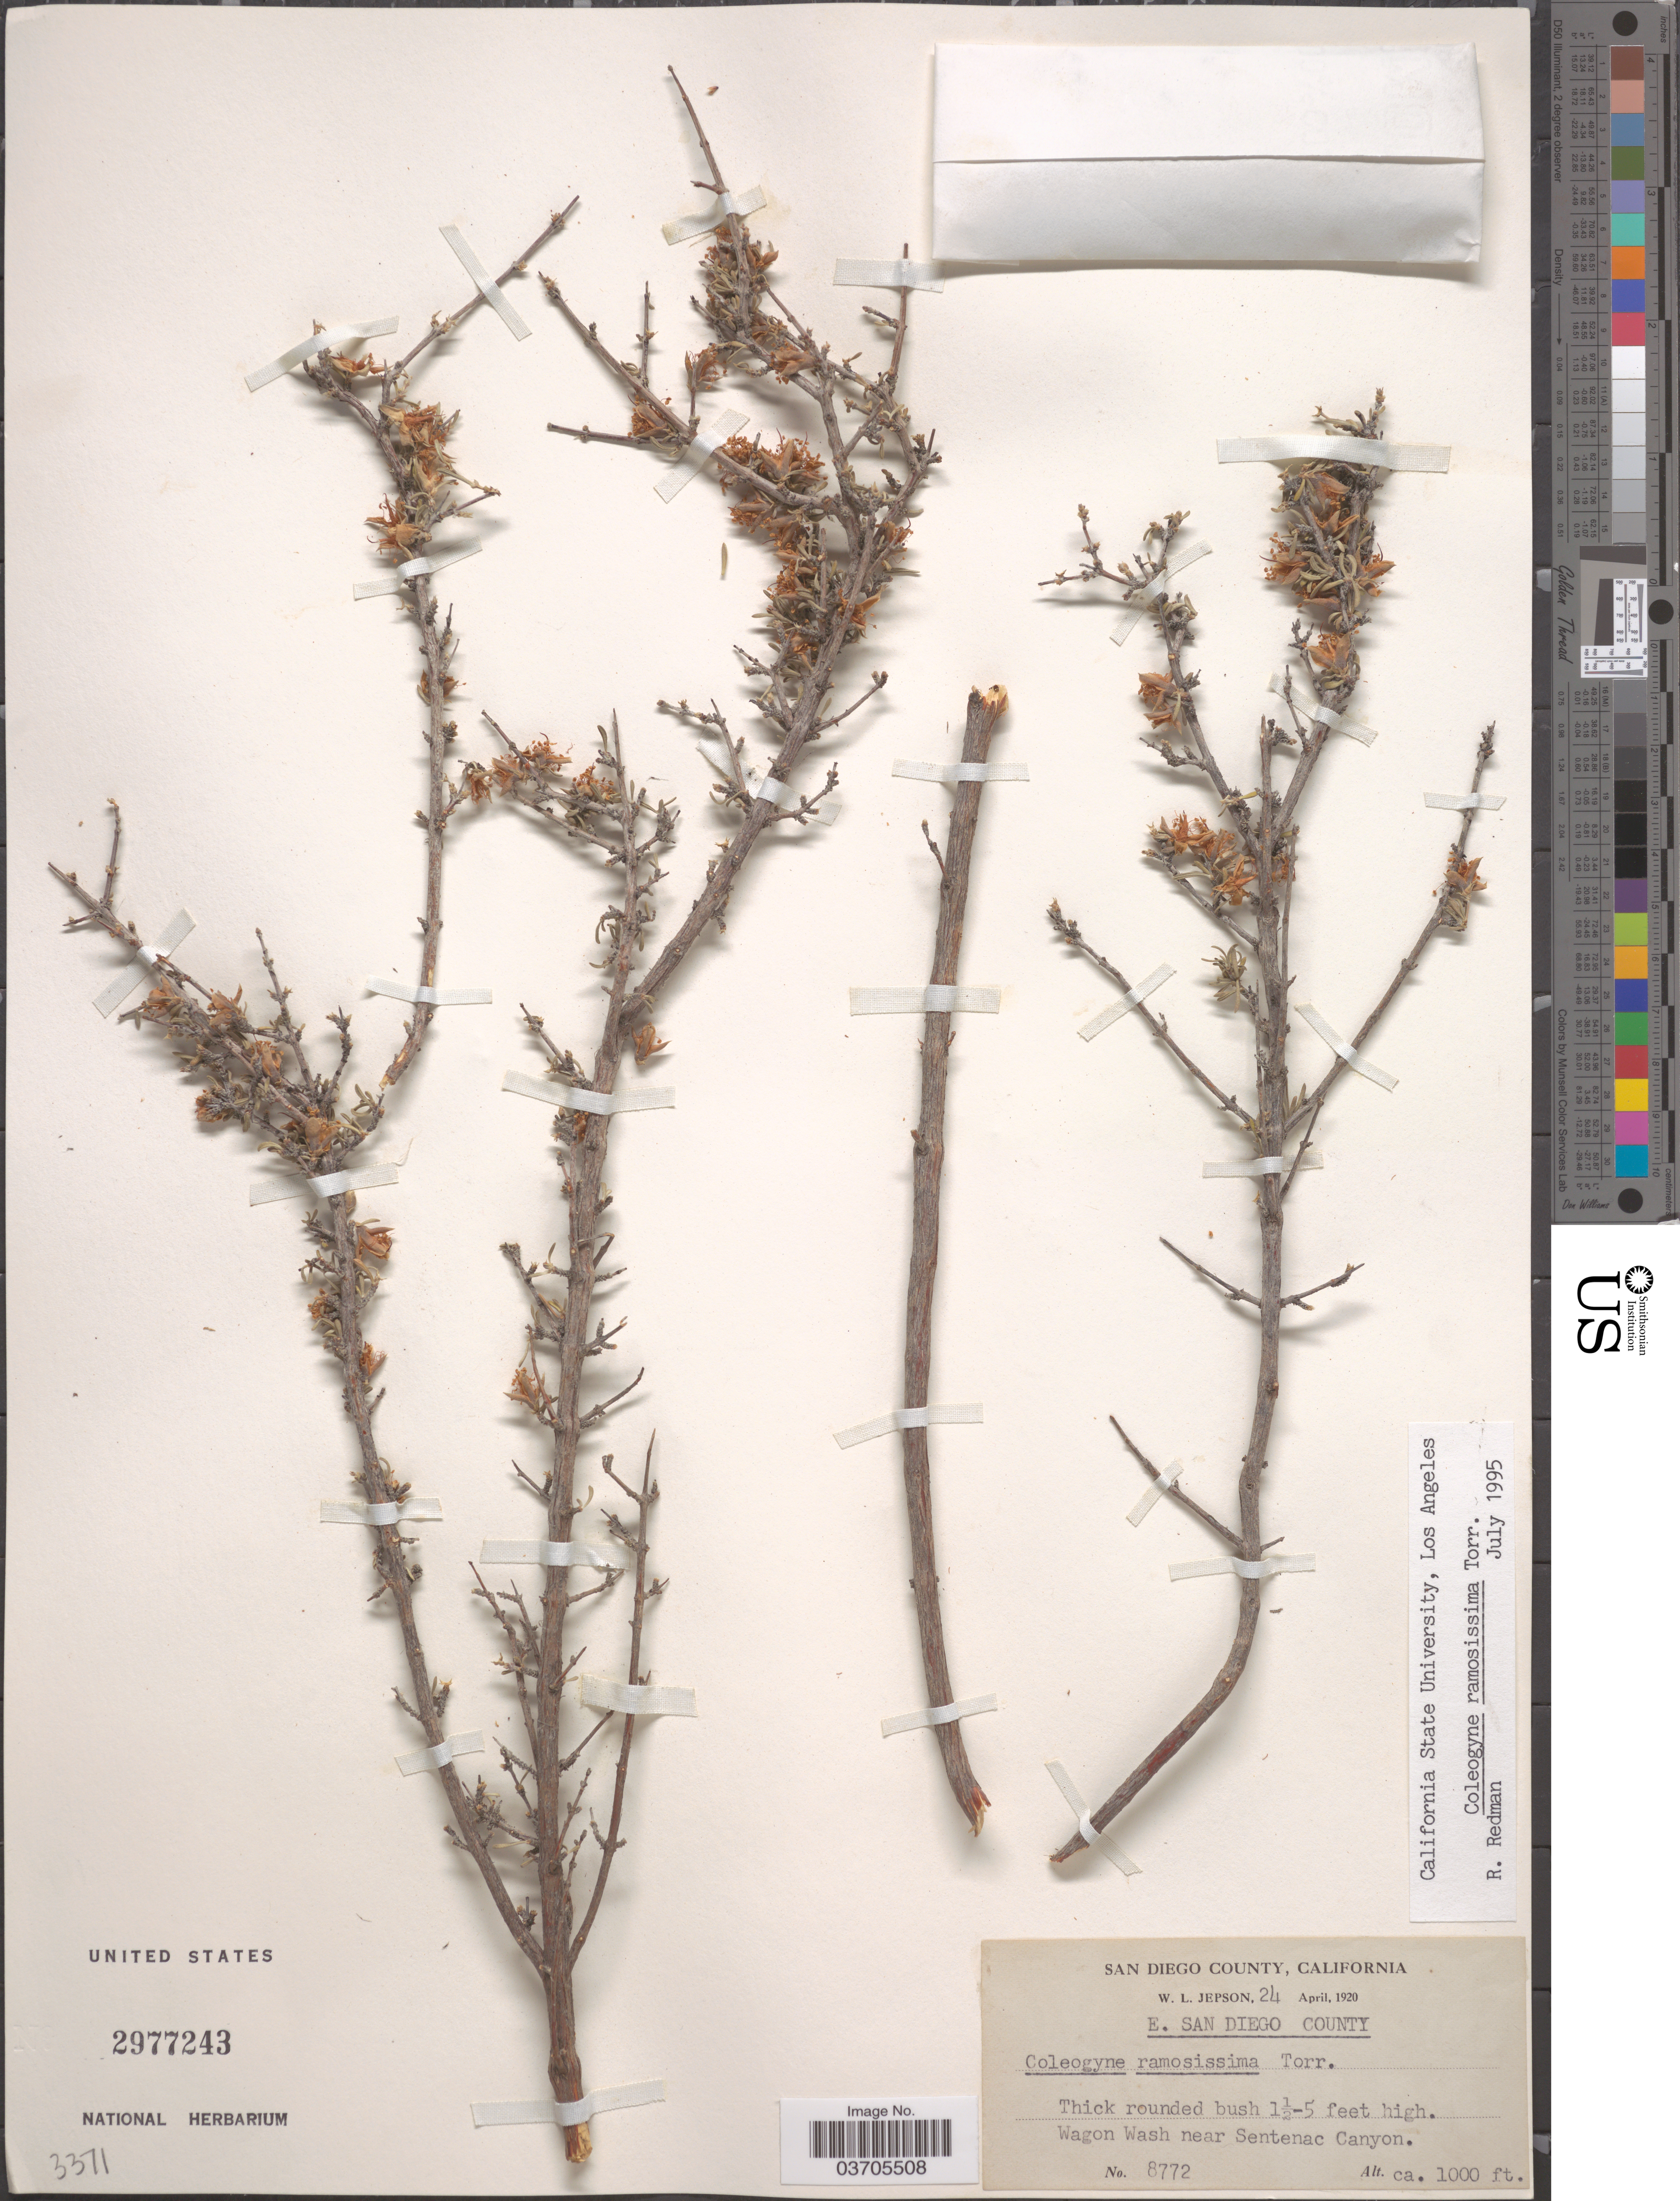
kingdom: Plantae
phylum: Tracheophyta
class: Magnoliopsida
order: Rosales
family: Rosaceae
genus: Coleogyne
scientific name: Coleogyne ramosissima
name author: Torr.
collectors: W. L. Jepson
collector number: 8772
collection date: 1920-04-24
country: United States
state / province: California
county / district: San Diego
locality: San Diego County. E. San Diego County. Wagon Wash near Sentenac Canyon.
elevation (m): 305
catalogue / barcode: US 2977243